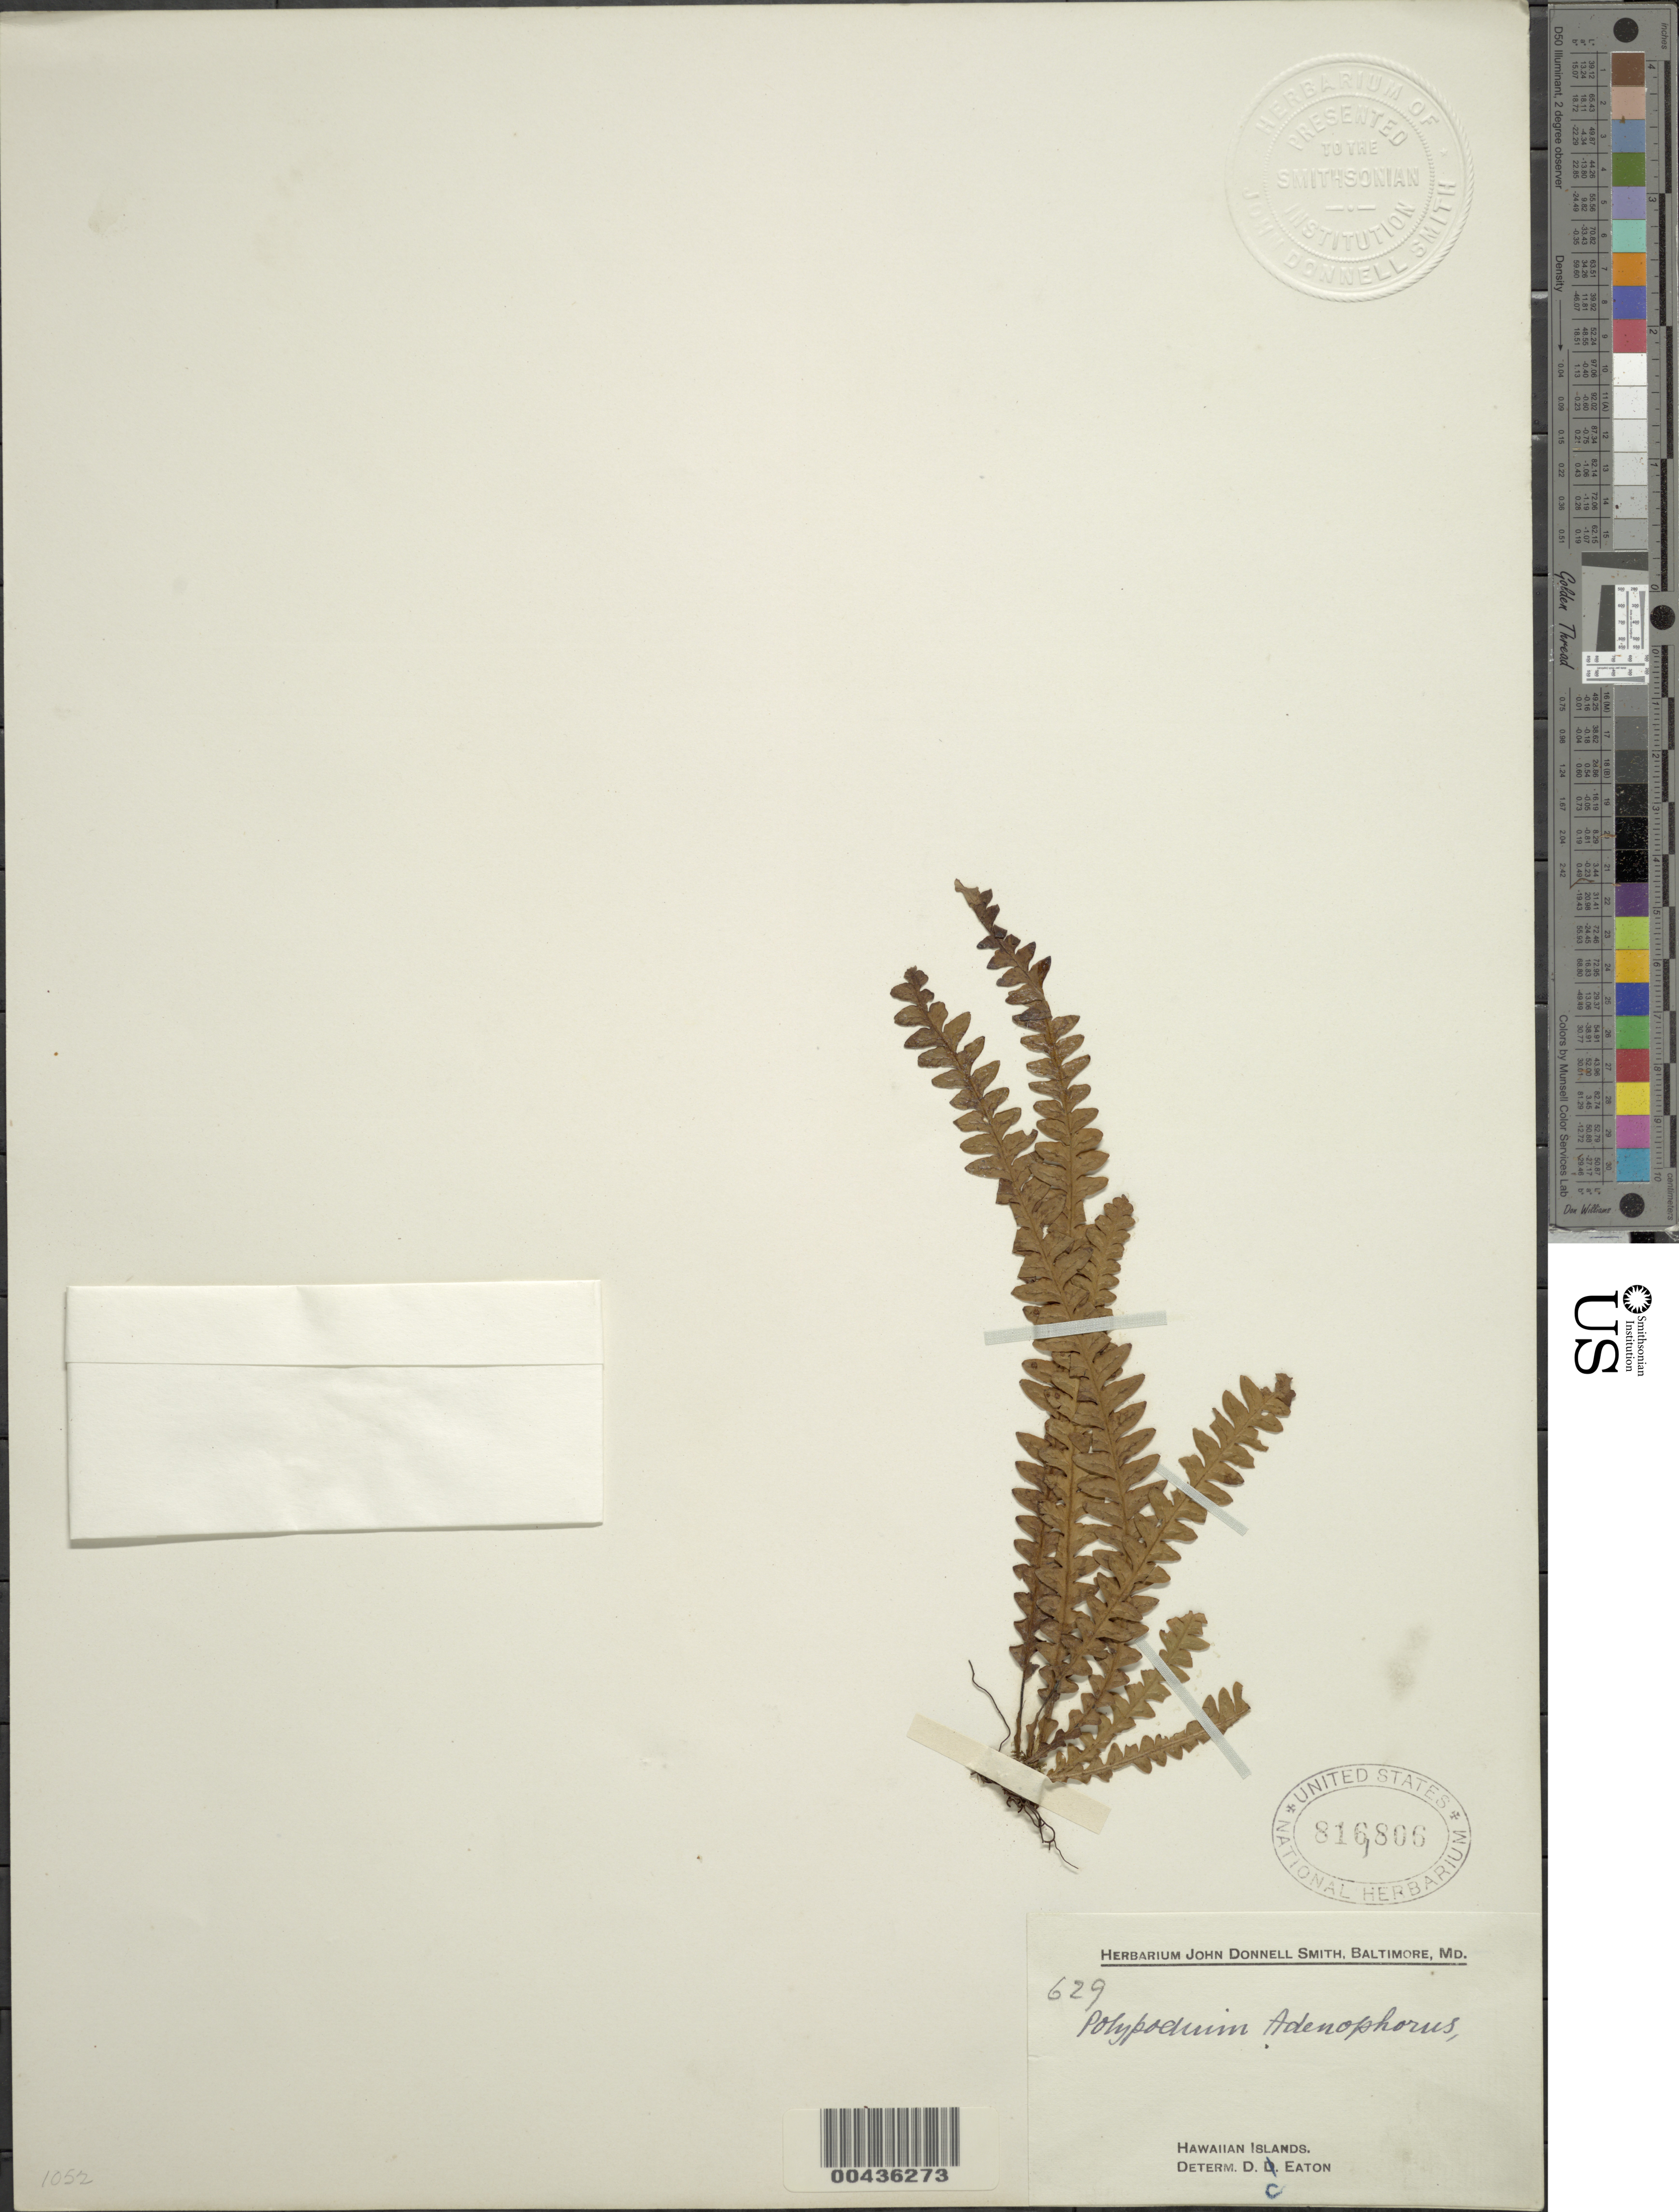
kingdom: Plantae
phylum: Tracheophyta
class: Polypodiopsida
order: Polypodiales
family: Polypodiaceae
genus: Adenophorus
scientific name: Adenophorus periens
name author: L.E. Bishop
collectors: J. Donnell Smith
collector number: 629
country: United States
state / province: Hawaii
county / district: Hawaii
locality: Hawaiian Islands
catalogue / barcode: US 816806